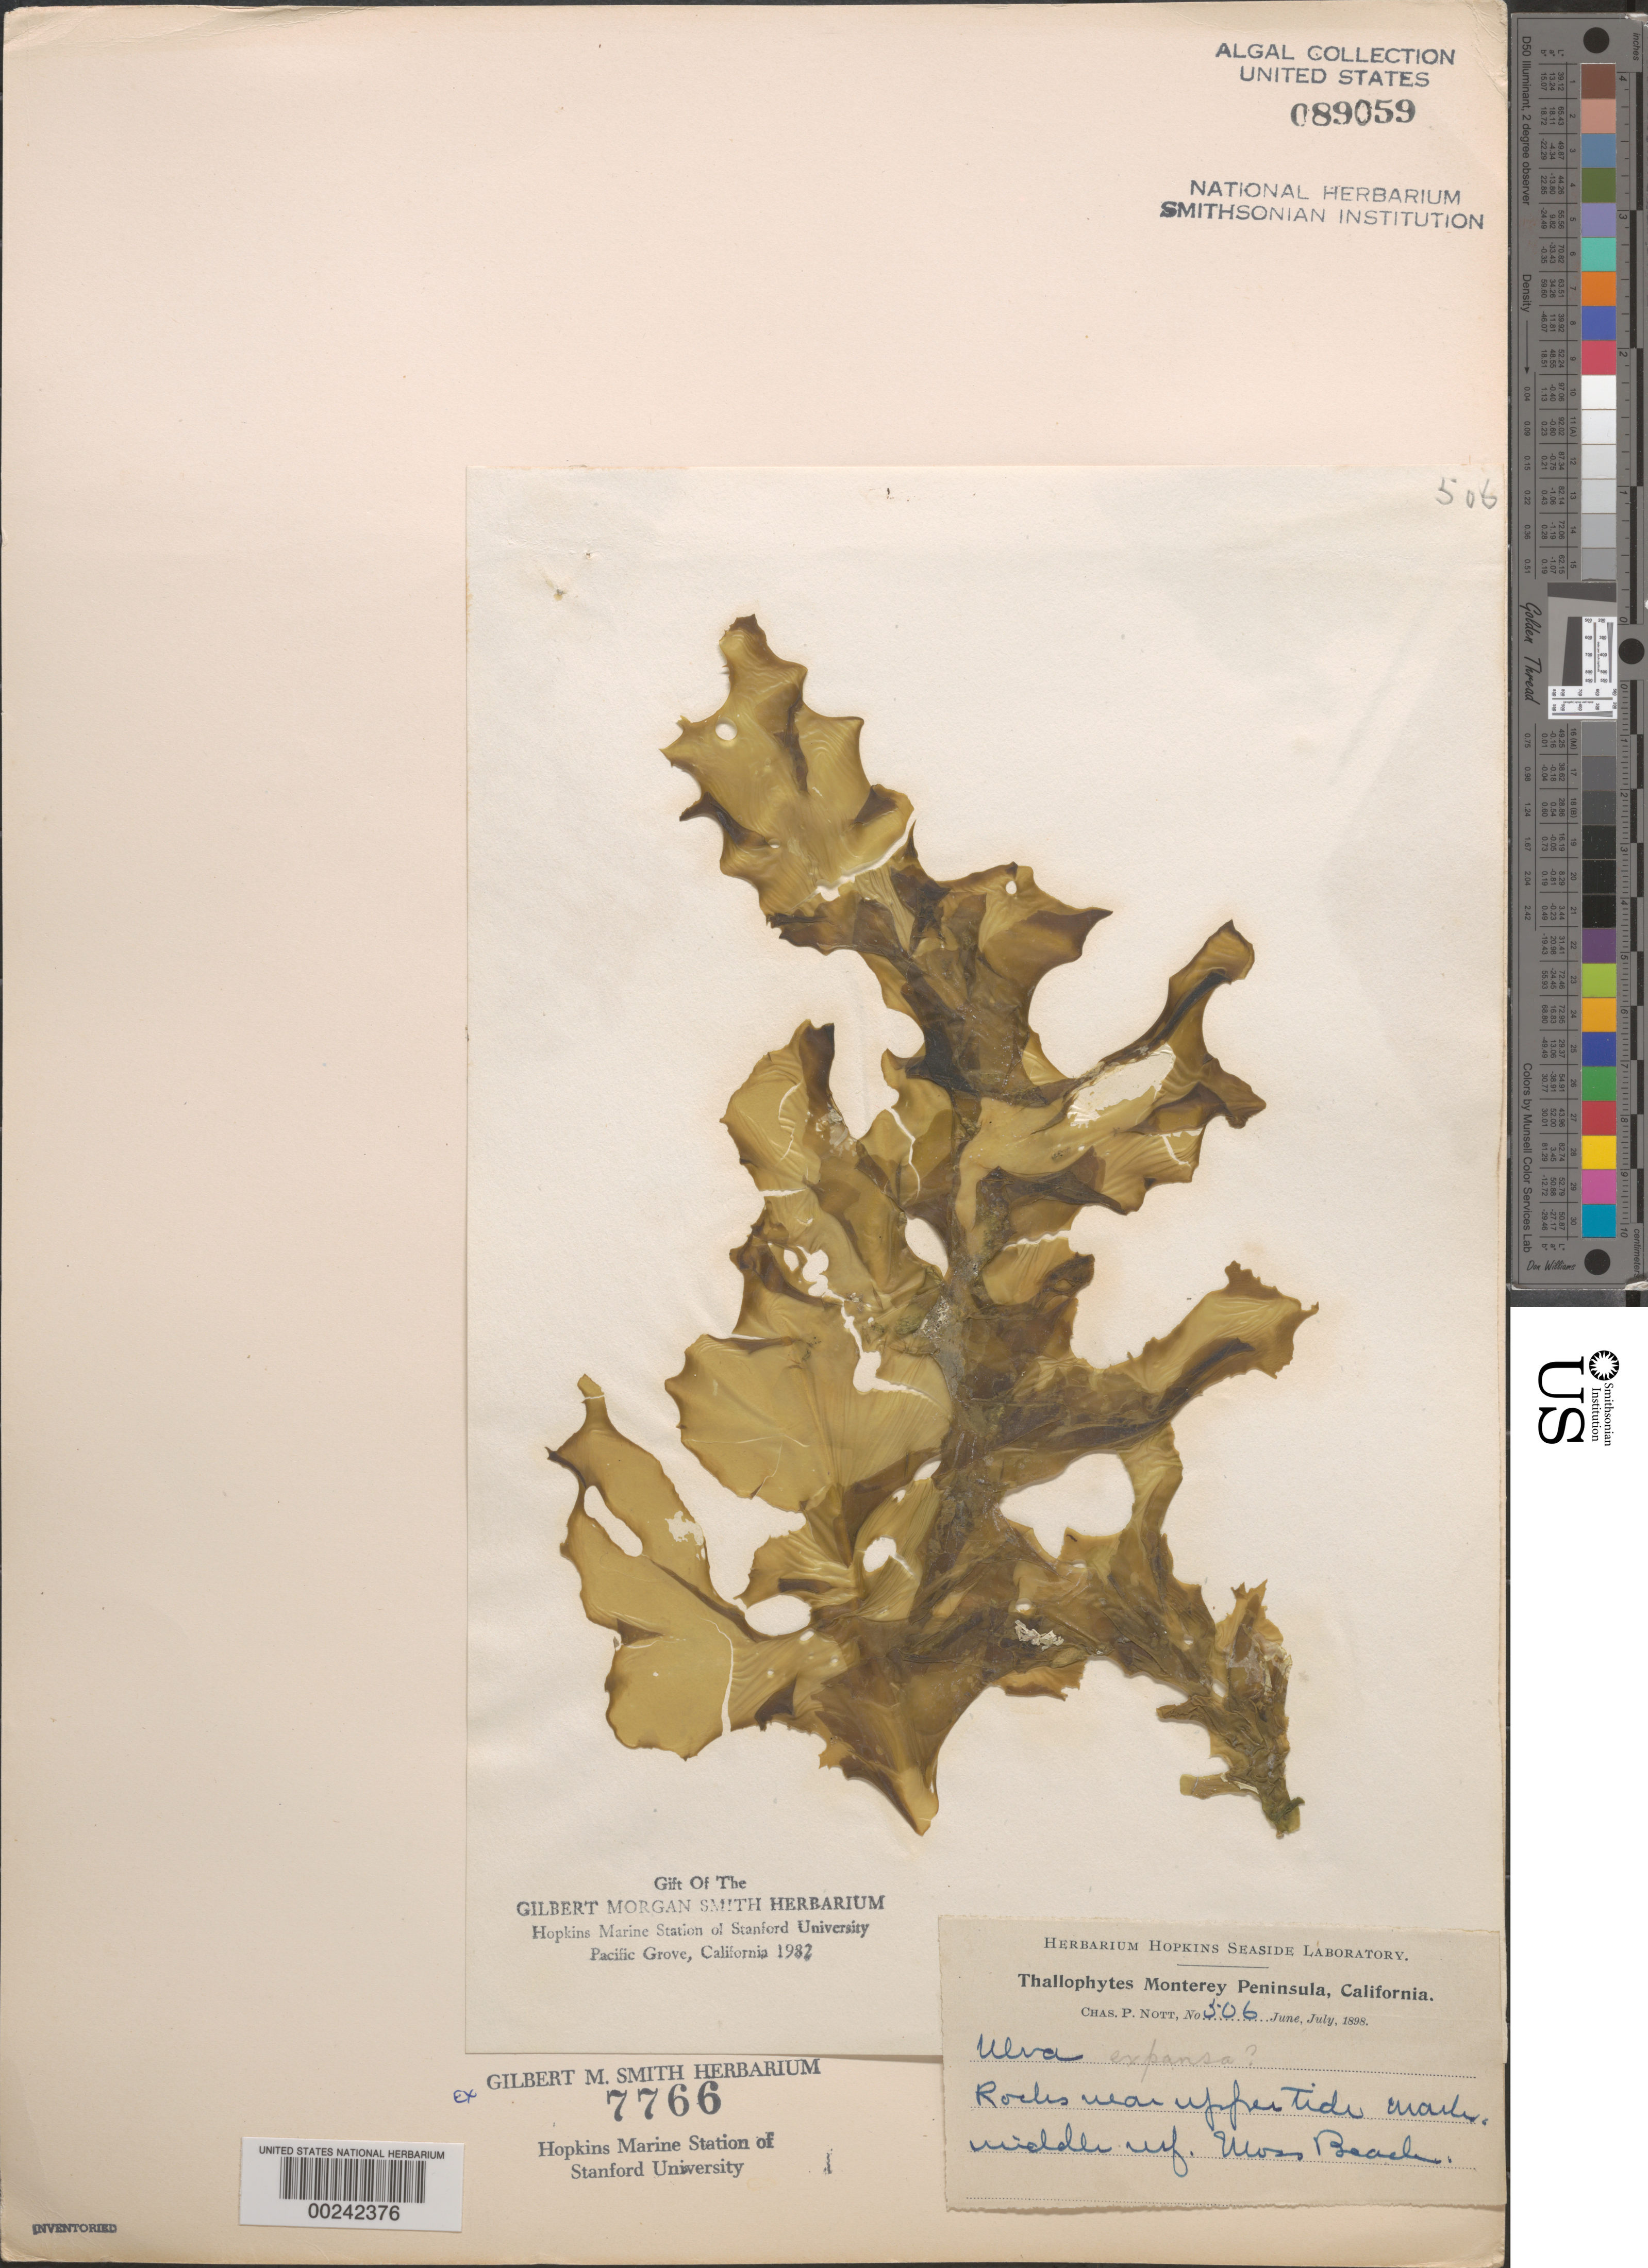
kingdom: Plantae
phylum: Chlorophyta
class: Ulvophyceae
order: Ulvales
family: Ulvaceae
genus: Ulva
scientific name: Ulva expansa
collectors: C. Nott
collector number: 506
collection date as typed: Jun 1898 AND -- Jul 1898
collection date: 1898-06,1898-07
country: United States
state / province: California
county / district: Monterey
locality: Middle Reef of Moss Beach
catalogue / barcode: US 89059